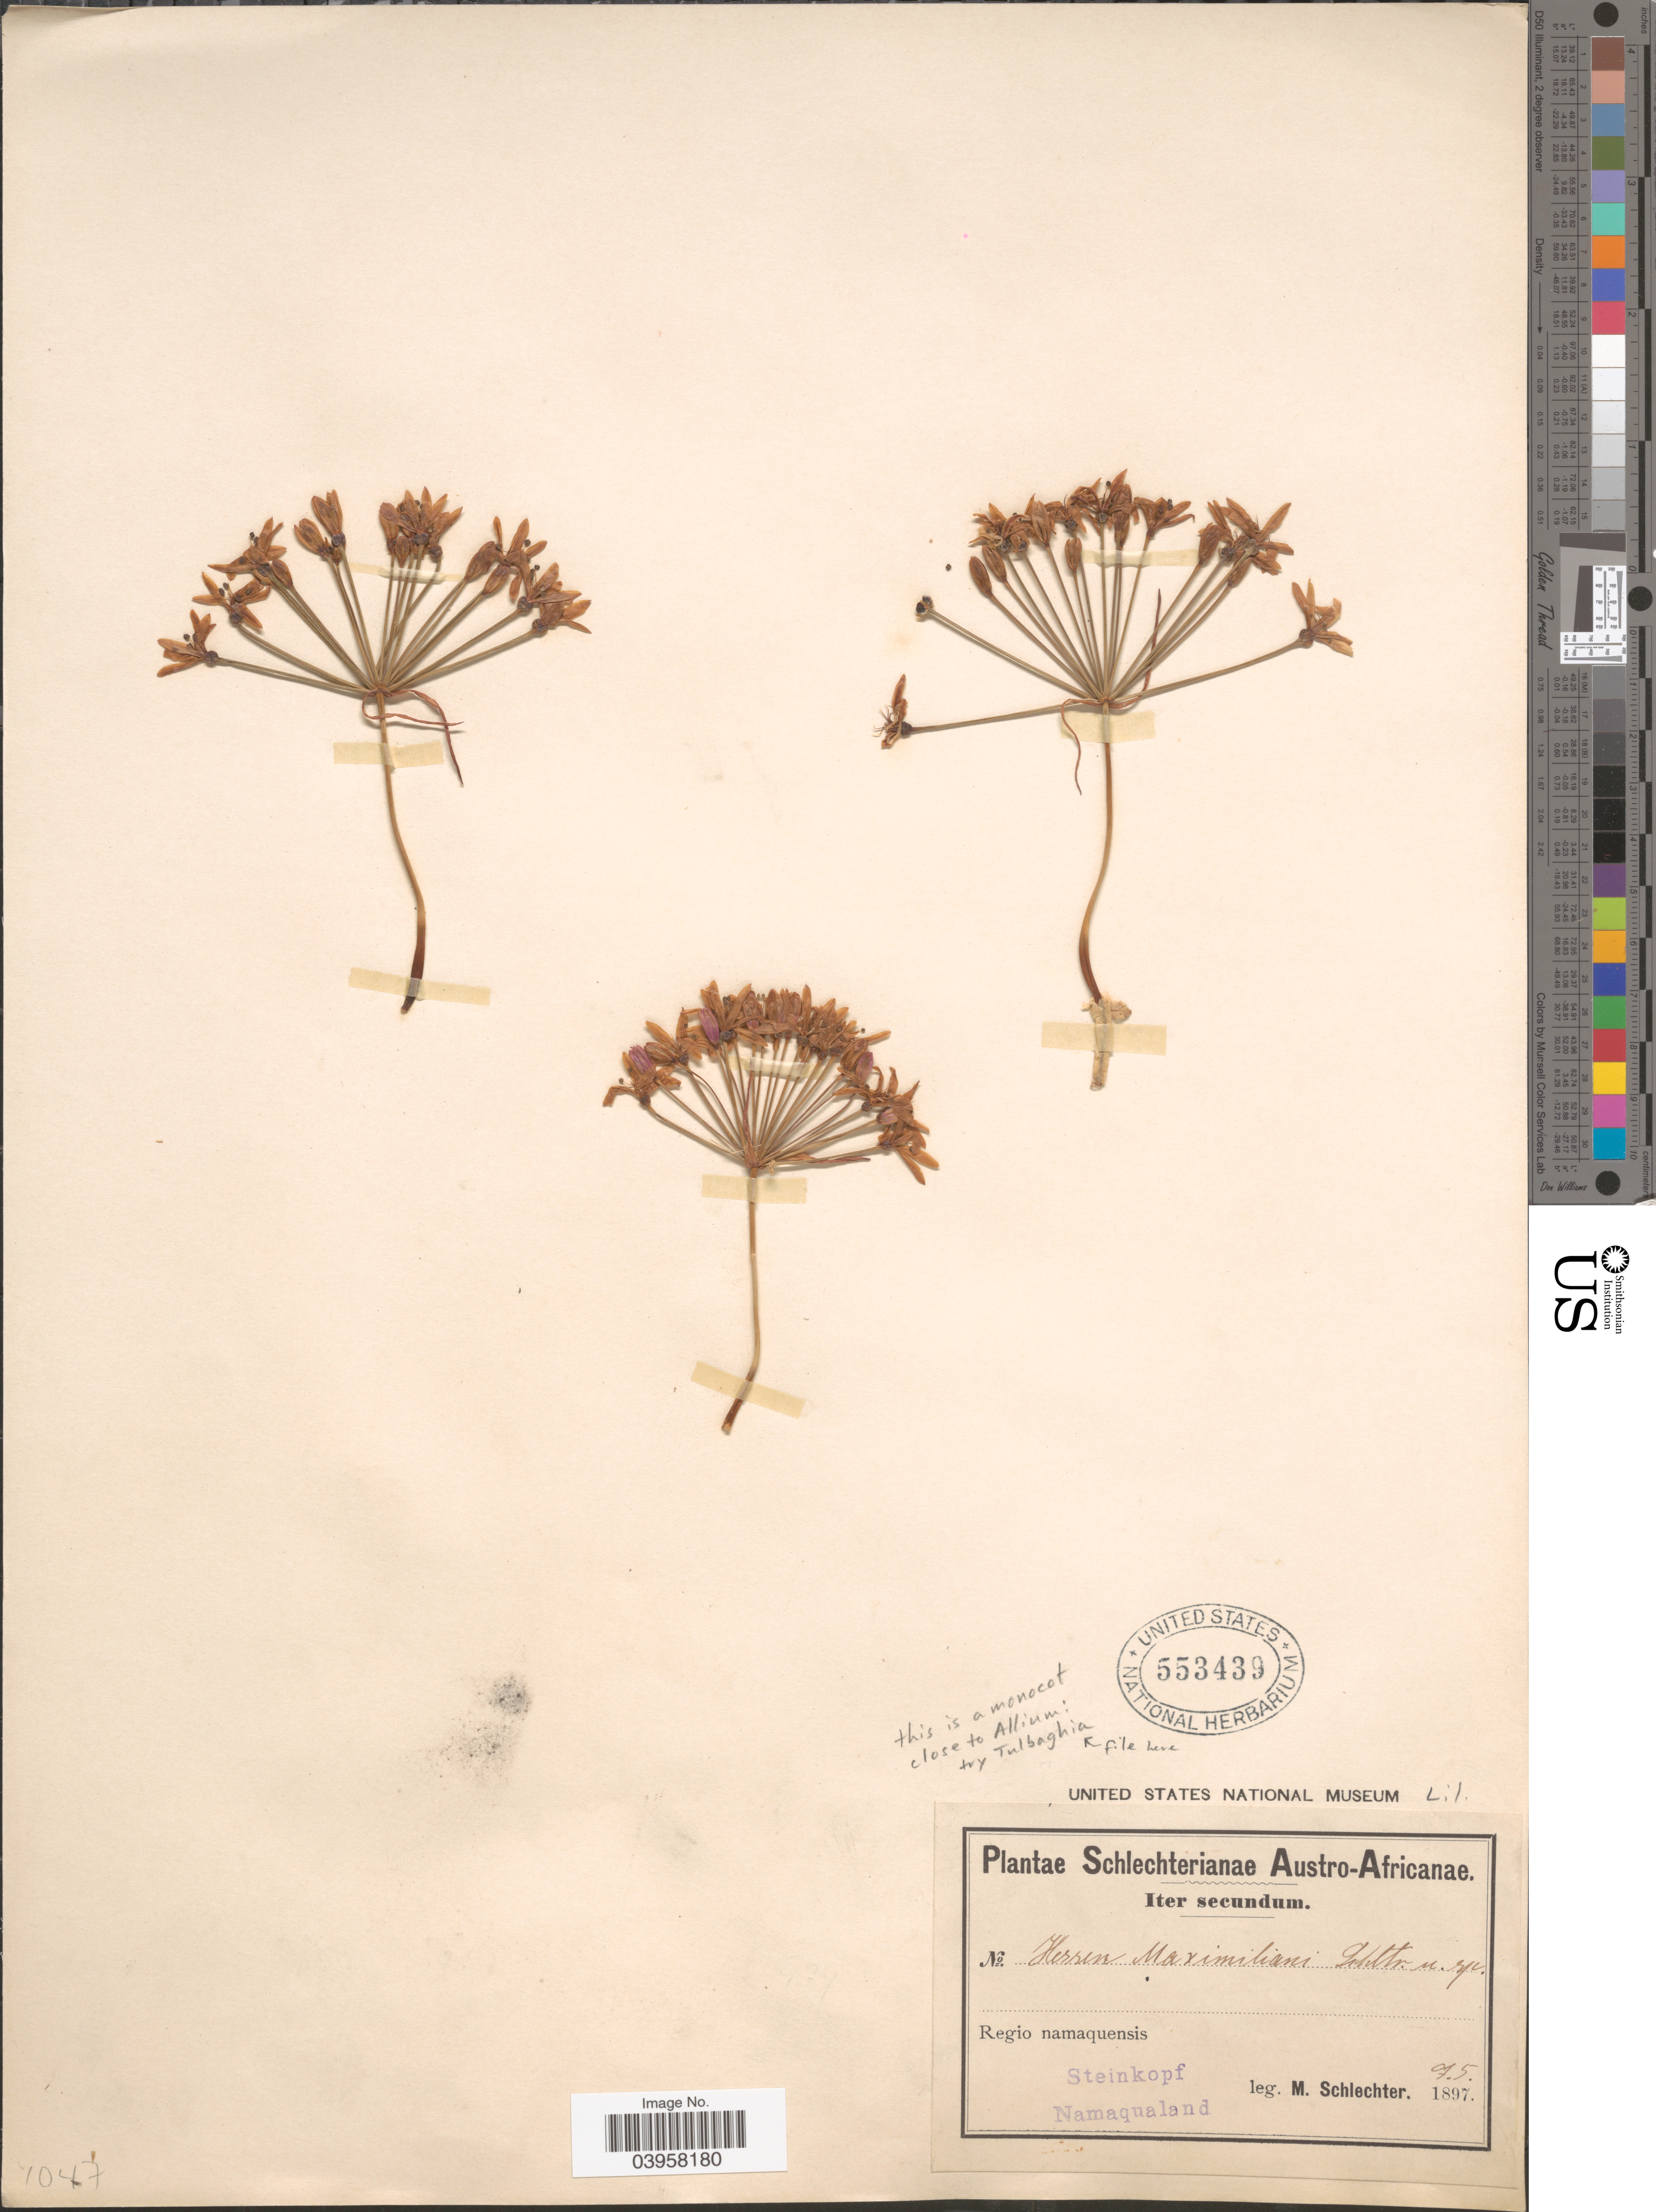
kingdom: Plantae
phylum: Tracheophyta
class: Liliopsida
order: Asparagales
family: Amaryllidaceae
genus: Tulbaghia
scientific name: Tulbaghia sp.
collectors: M. Schlechter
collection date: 1897-05-07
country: South Africa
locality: Austro-Africanae. Regio namaquensis. Steinkopf. Namaqualand.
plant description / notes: Annotated as "Hessea [??] maximiliani Schltr., n. sp.", apparently an ined. name never published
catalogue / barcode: US 553439